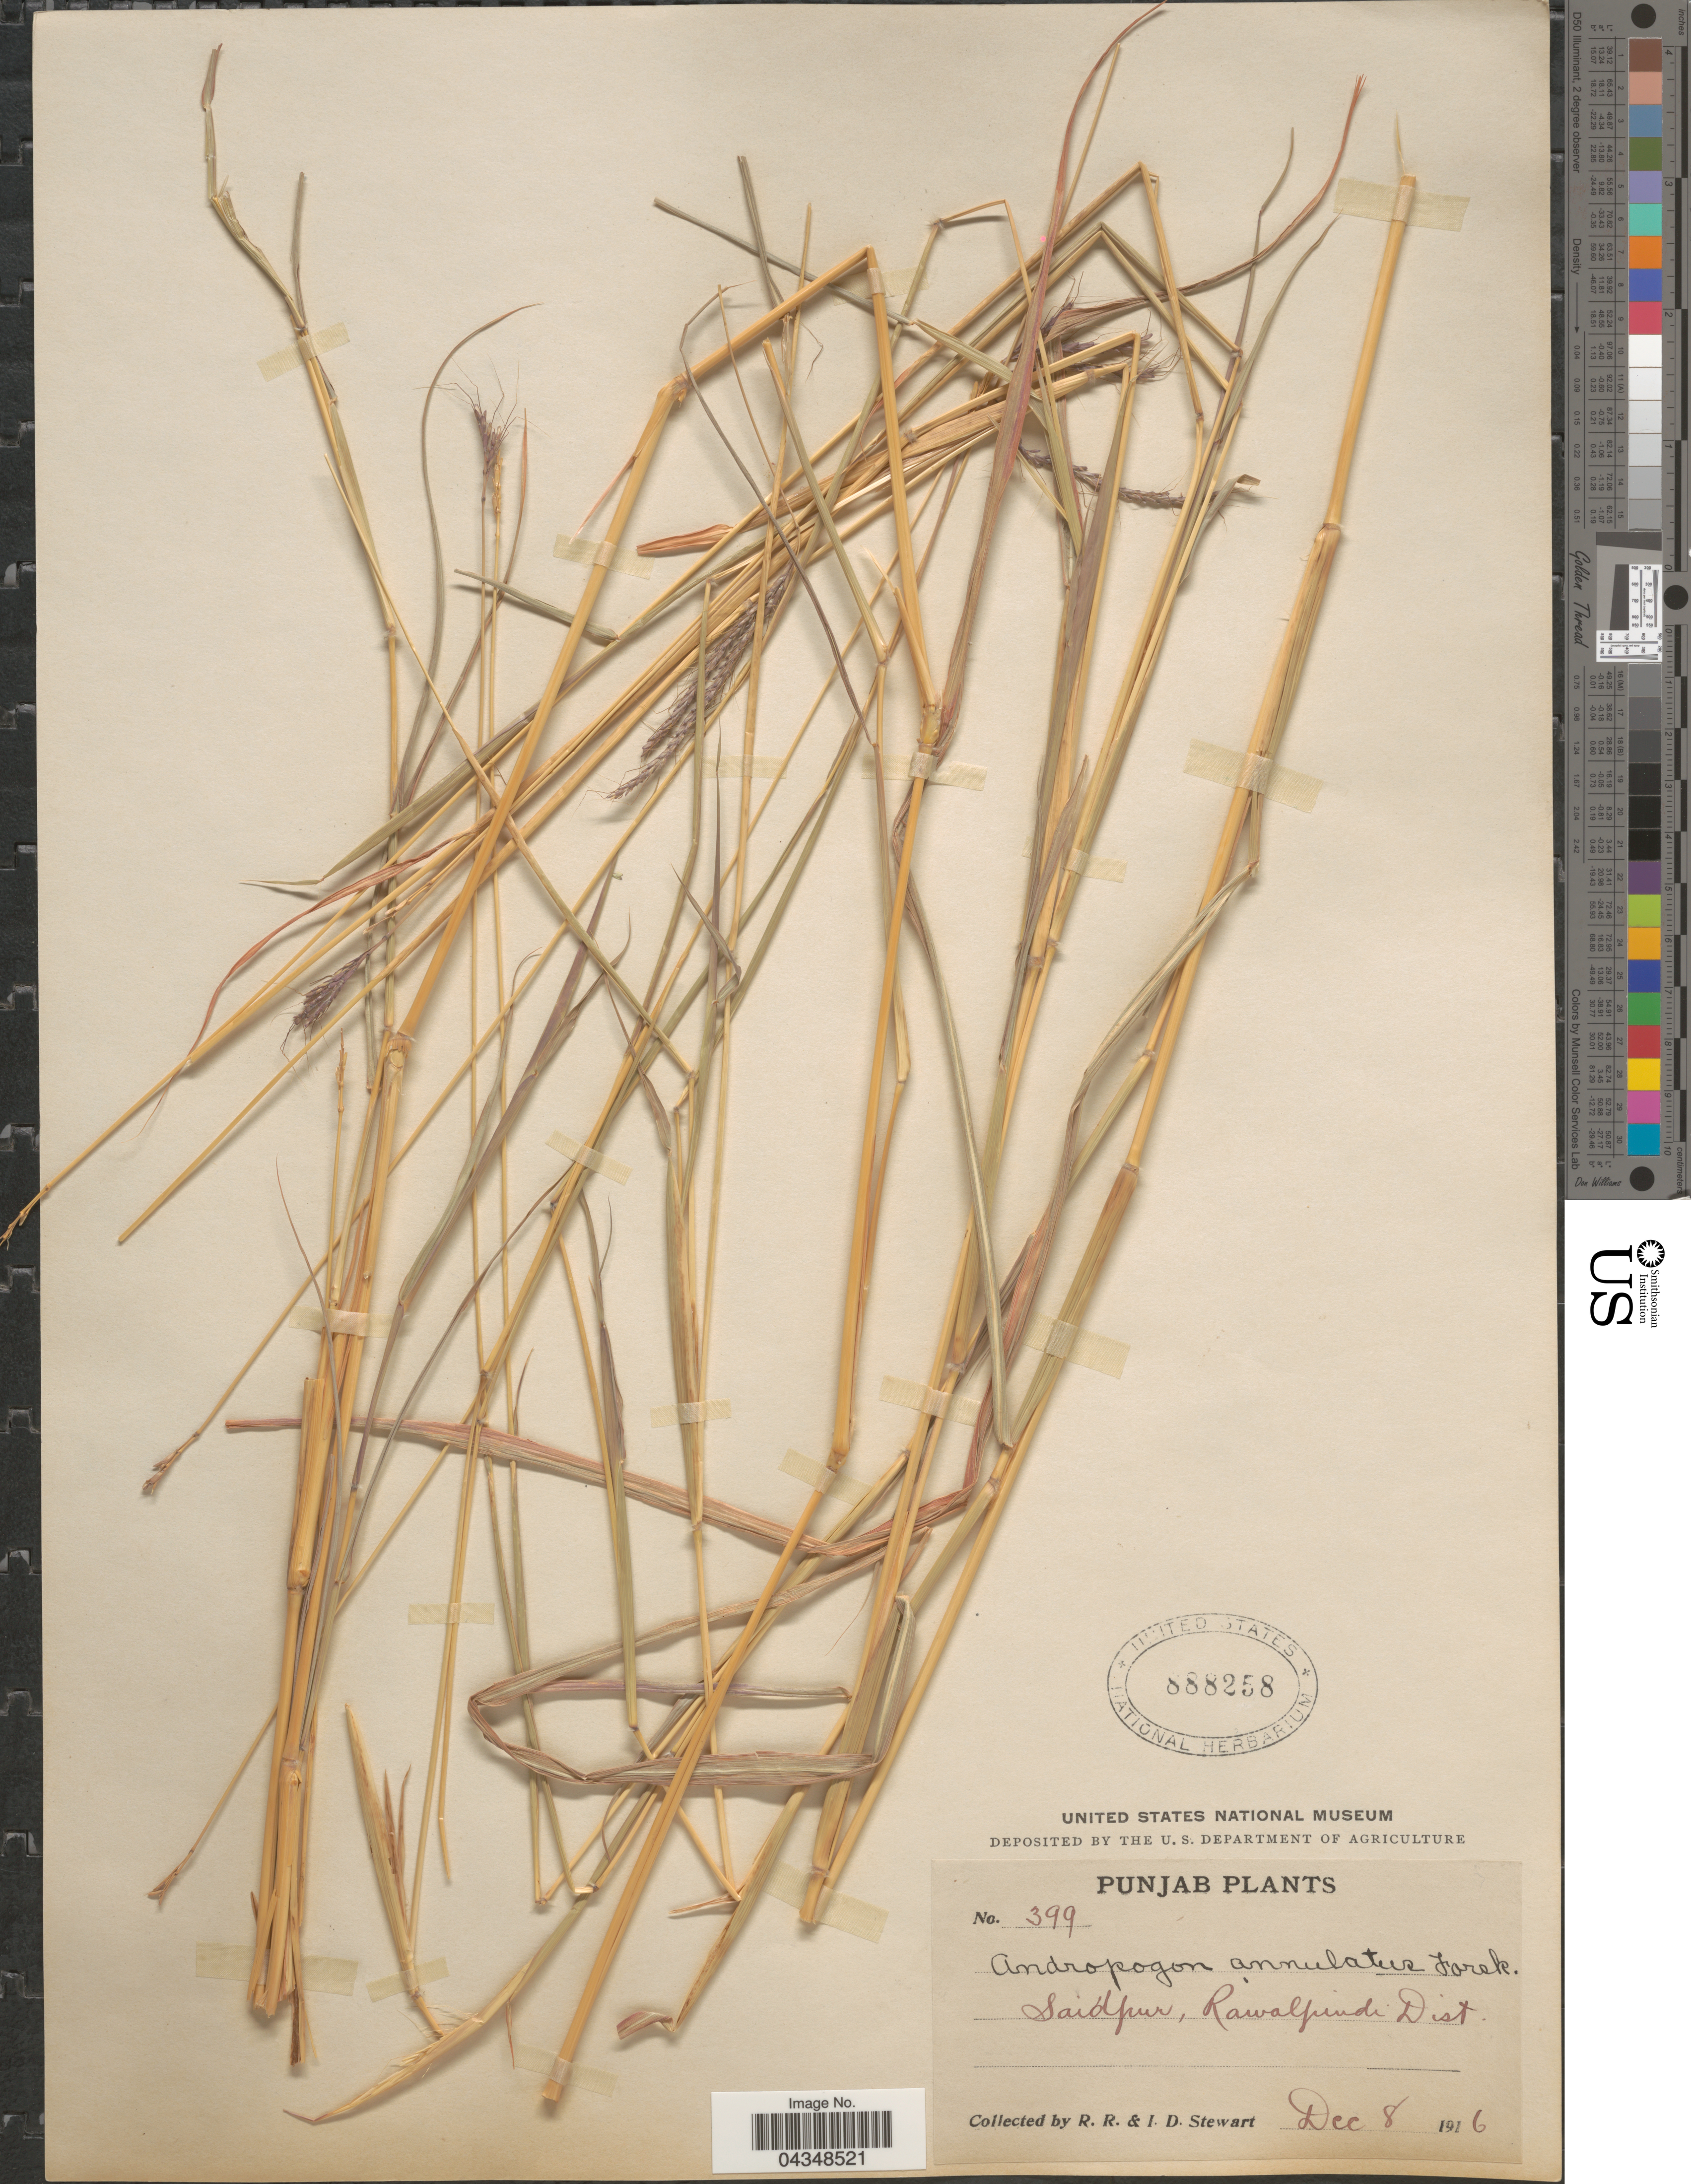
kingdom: Plantae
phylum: Tracheophyta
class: Liliopsida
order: Poales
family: Poaceae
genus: Bothriochloa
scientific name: Bothriochloa bladhii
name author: (Retz.) S.T. Blake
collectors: R. Stewart & I. Stewart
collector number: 399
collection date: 1916-12-08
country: Pakistan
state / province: Punjab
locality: Saidpur, Rawalpindi Dist.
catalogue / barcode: US 888258